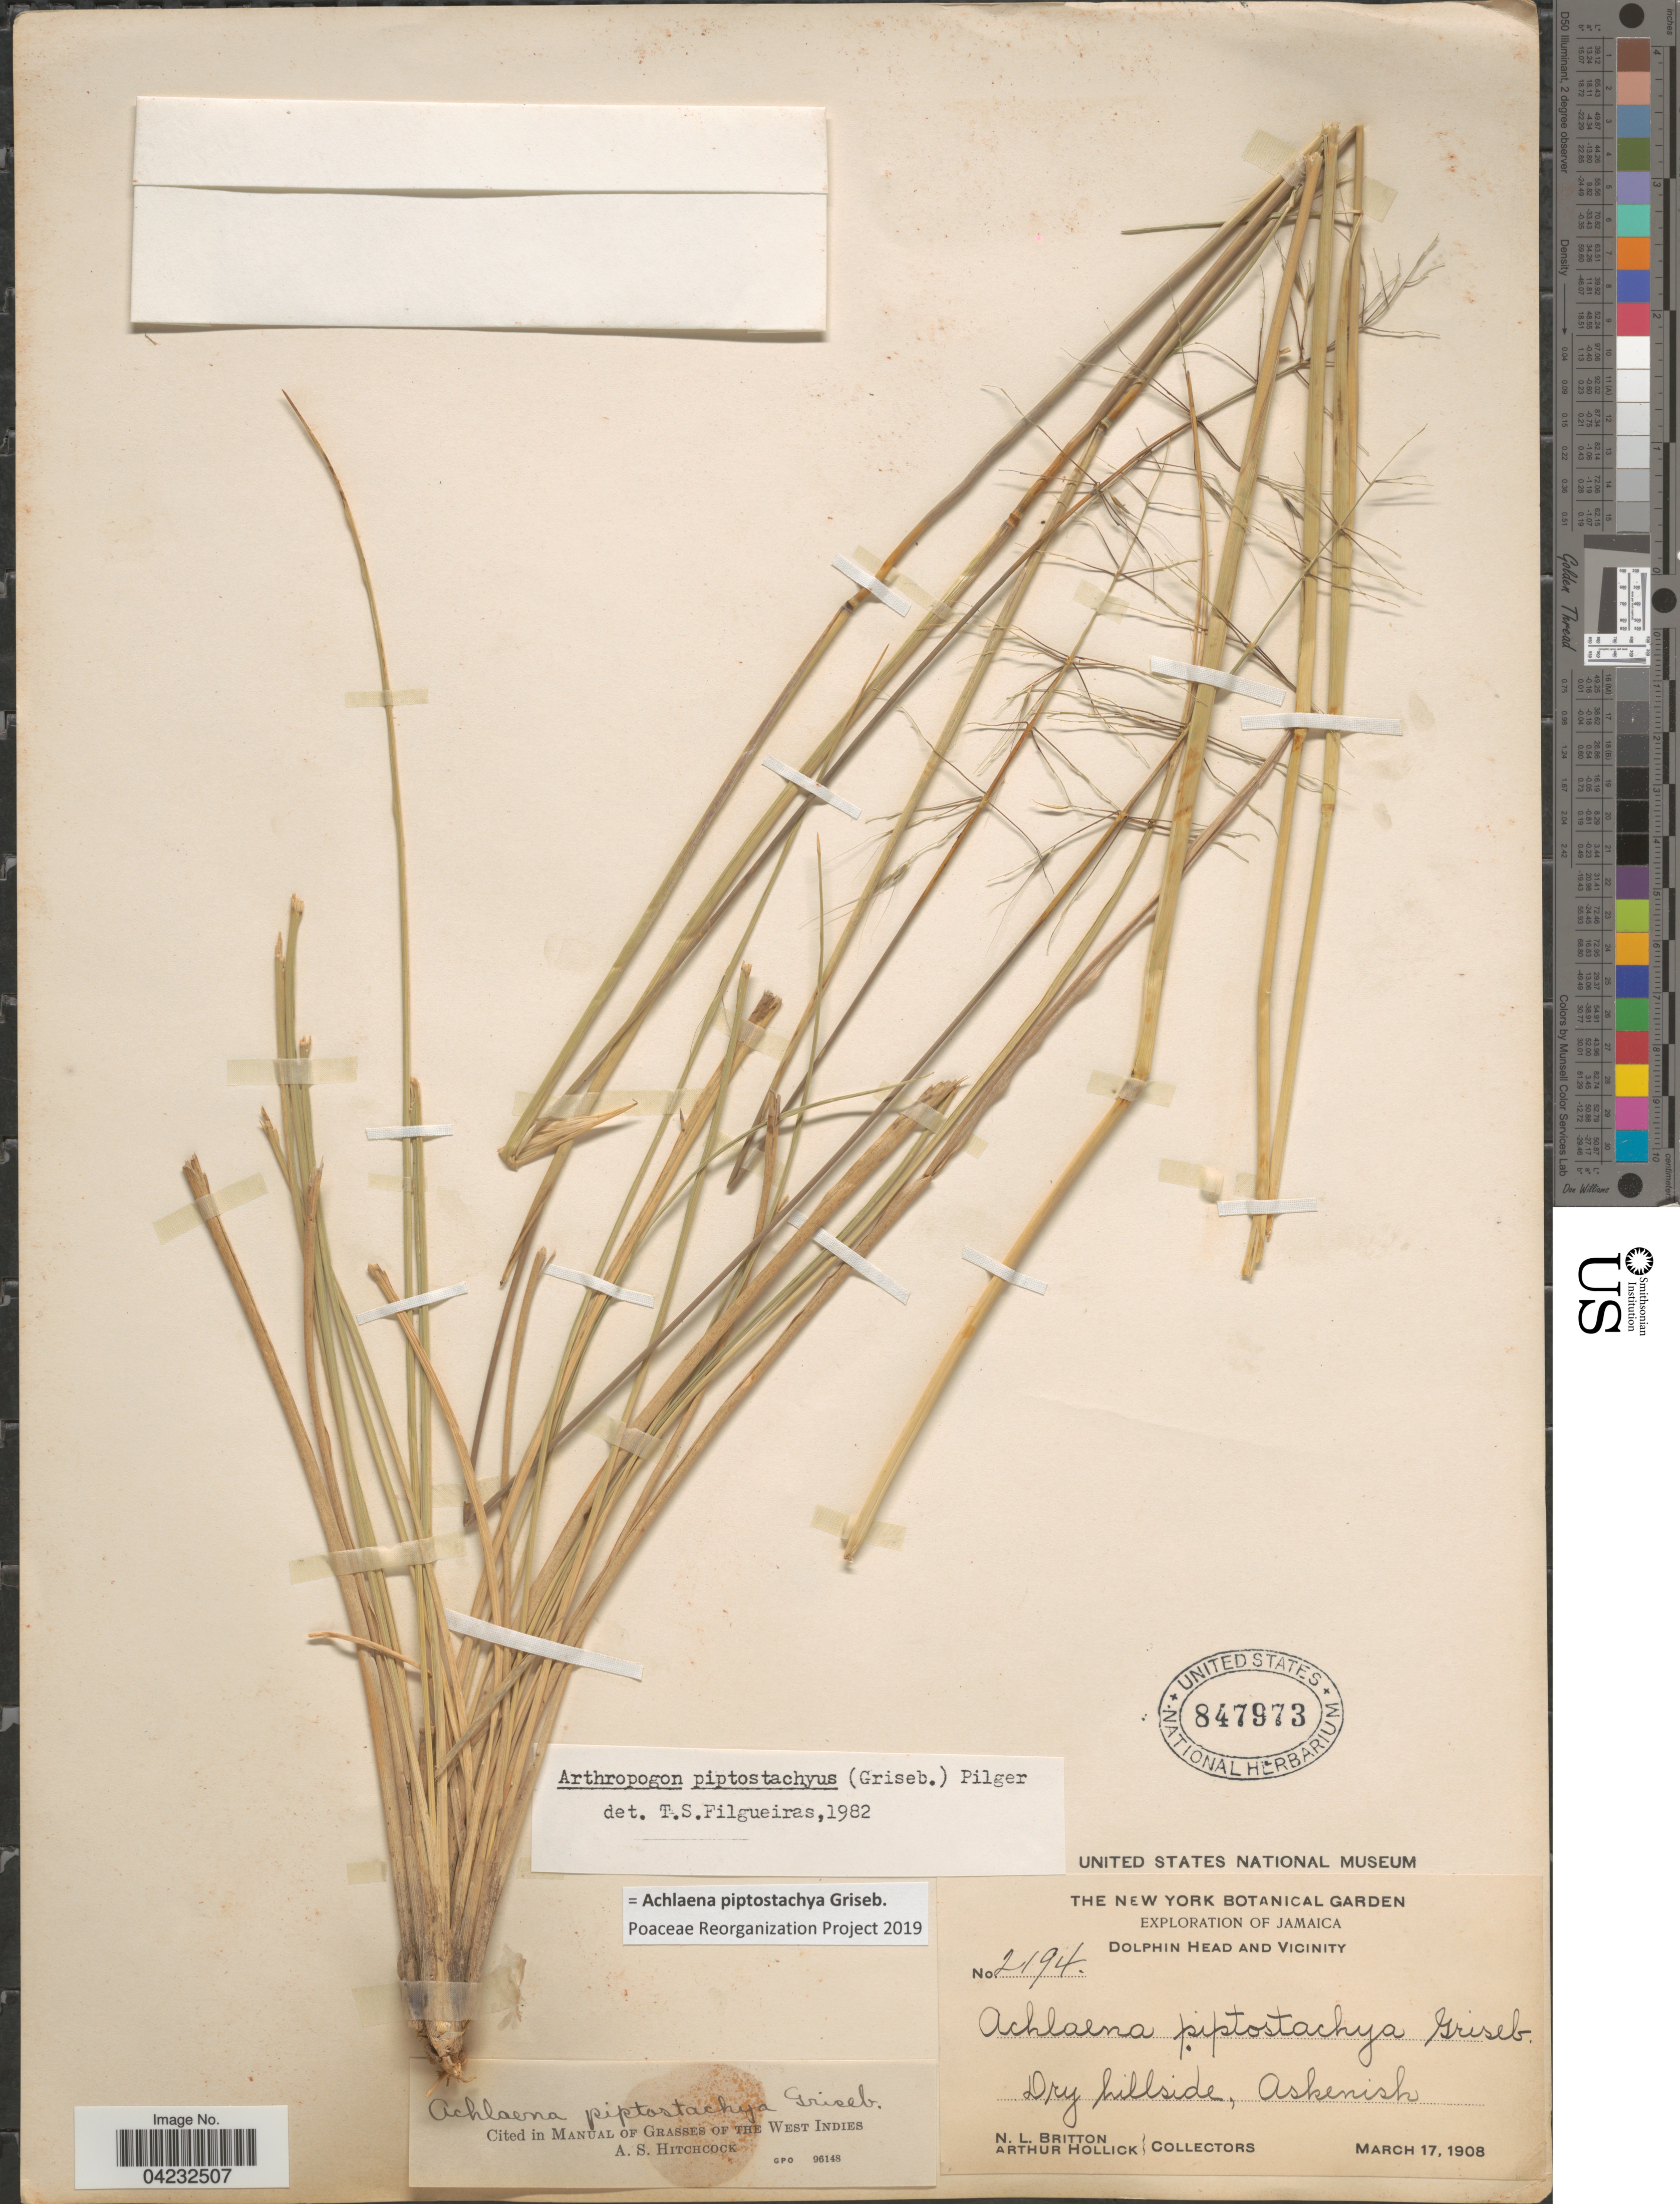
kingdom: Plantae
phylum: Tracheophyta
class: Liliopsida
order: Poales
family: Poaceae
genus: Achlaena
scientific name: Achlaena piptostachya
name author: Griseb.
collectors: Mrs. N. L. Britton & A. Hollick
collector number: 2194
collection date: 1908-03-17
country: Jamaica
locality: Exploration of Jamaica. Dolphin Head and Vicinity. Dry hillside, Askenish.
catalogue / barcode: US 847973